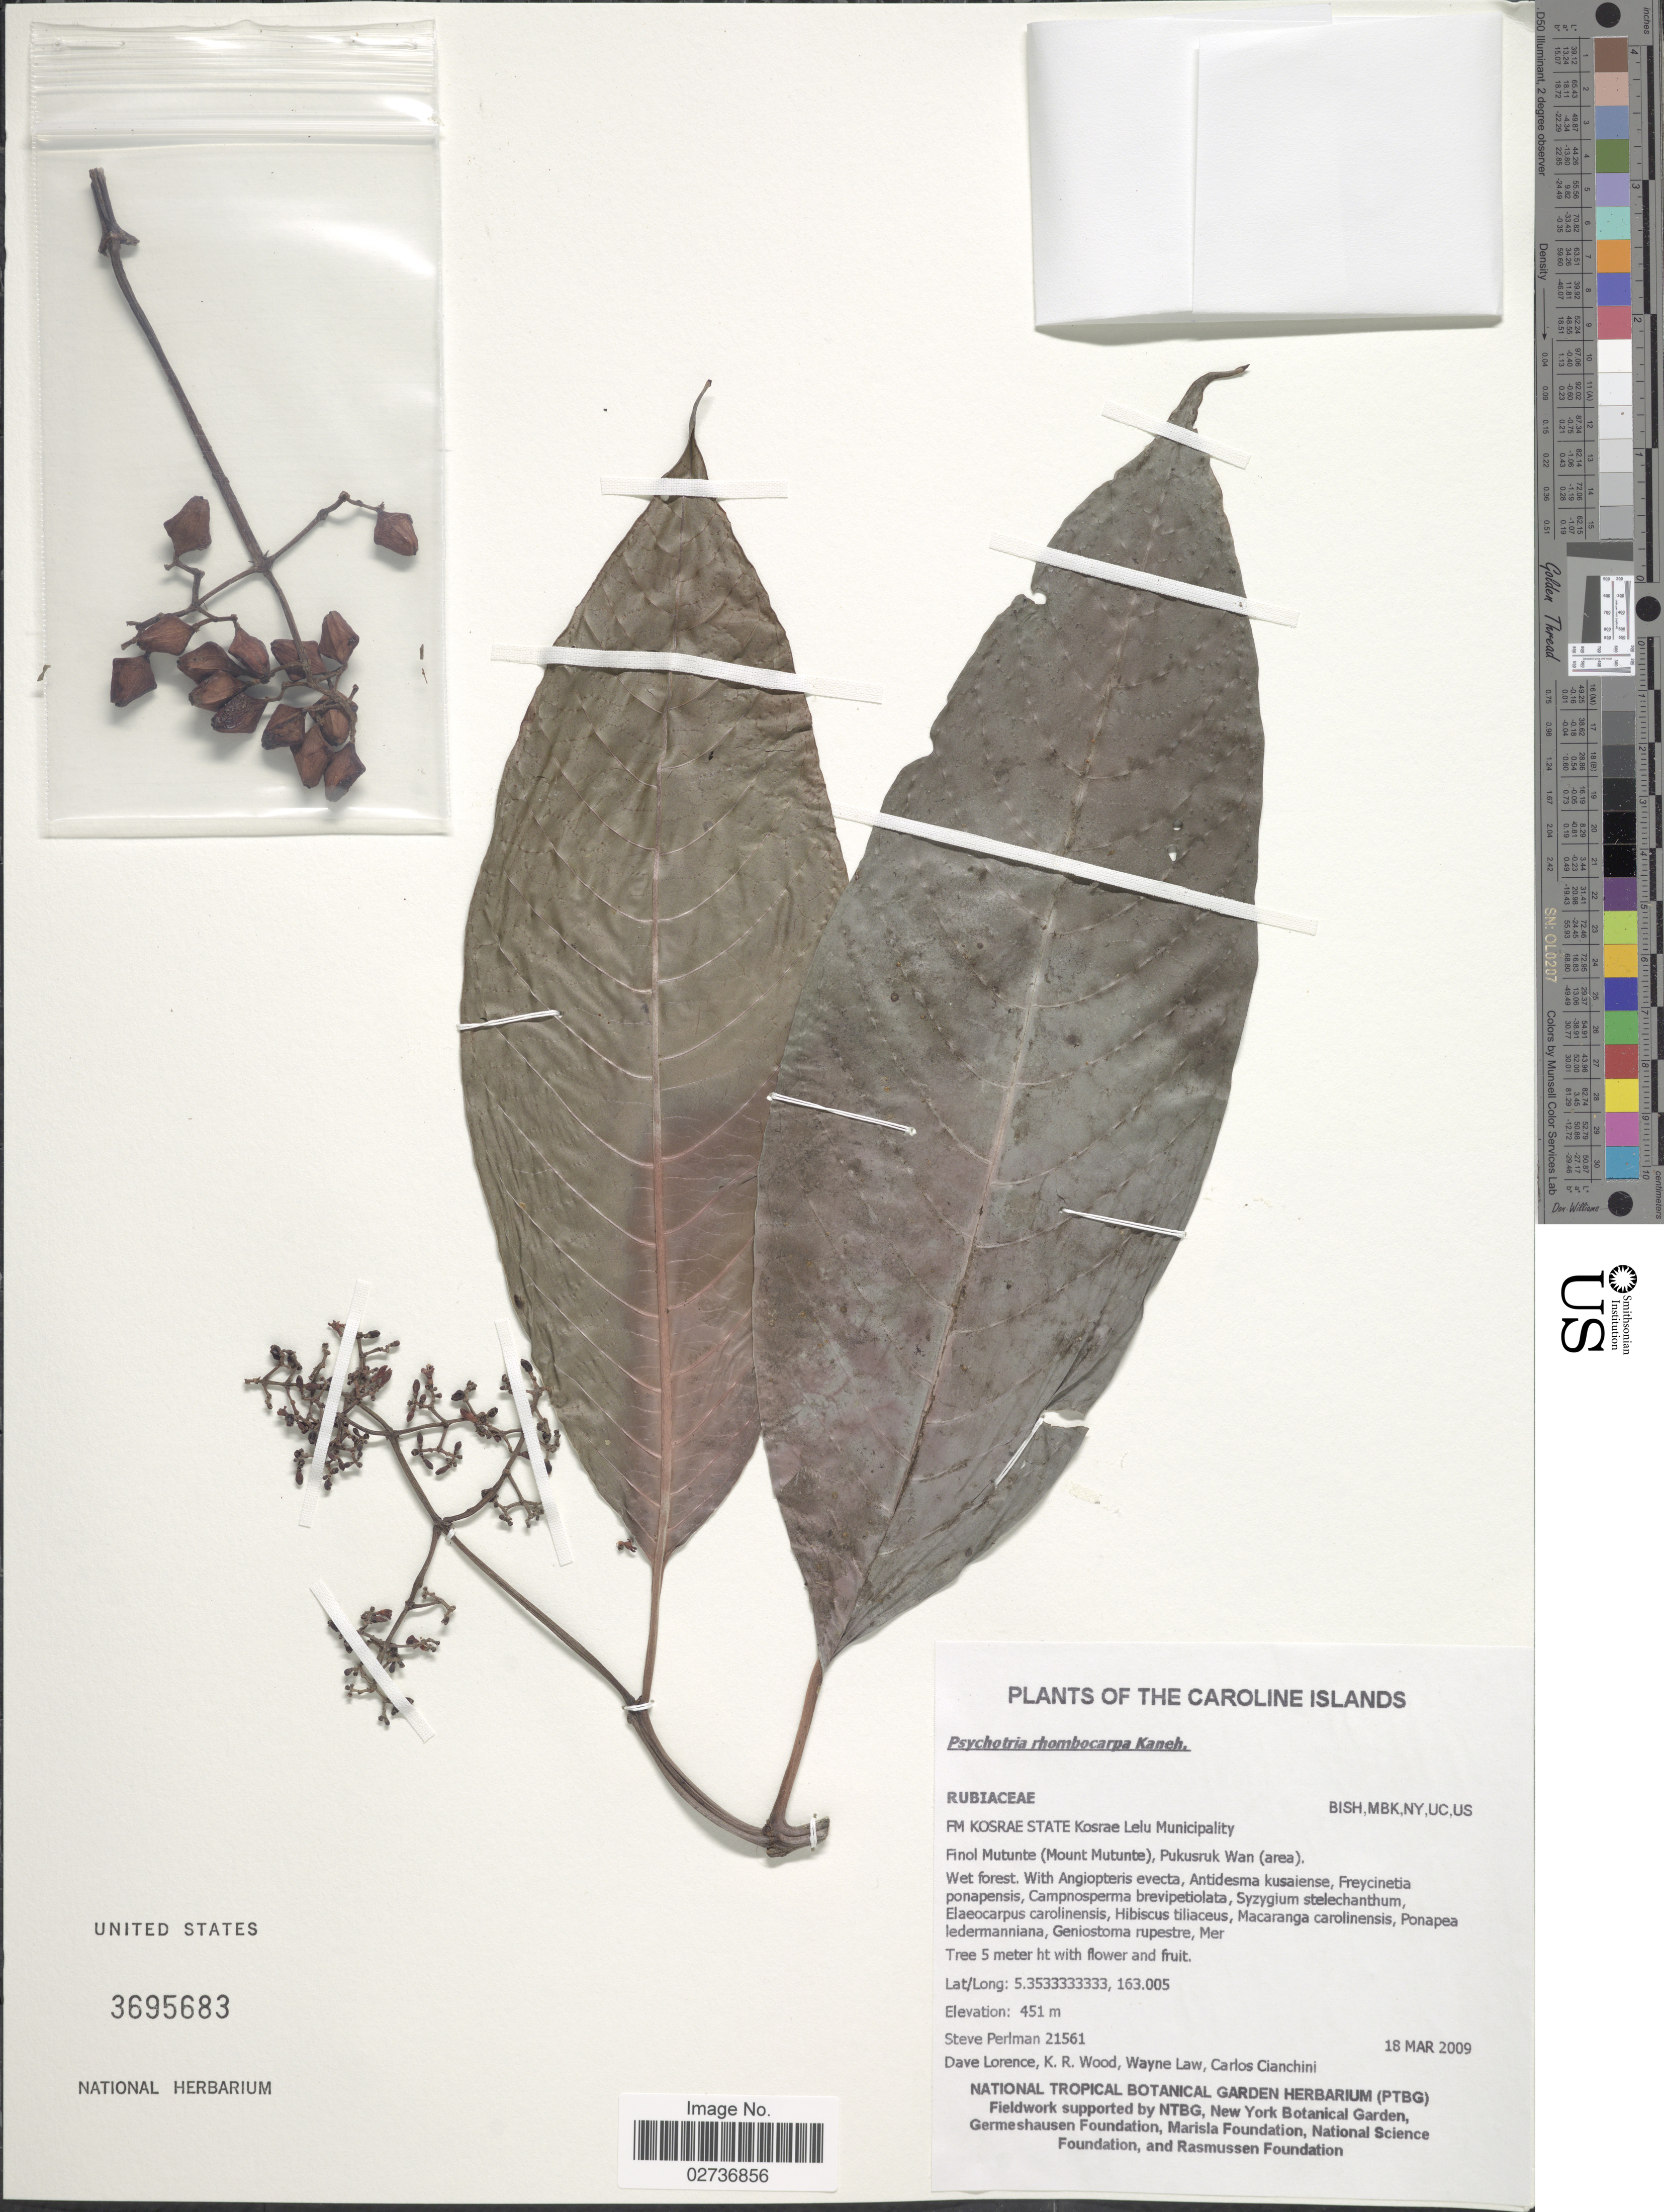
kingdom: Plantae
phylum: Tracheophyta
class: Magnoliopsida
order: Gentianales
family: Rubiaceae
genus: Psychotria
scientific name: Psychotria rhombocarpa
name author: Kaneh.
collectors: S. Perlman, D. Lorence, K. R. Wood, W. Law & C. Cianchini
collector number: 21561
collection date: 2009-03-18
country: Micronesia, Federated States of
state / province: Kosrae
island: Lelu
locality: Caroline Islands. FM Kosrae State Kosrae Lelu Municipality. Finol Mutunte (Mount Mutunte), Pukusruk Wan (area)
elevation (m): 451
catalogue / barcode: US 3695683